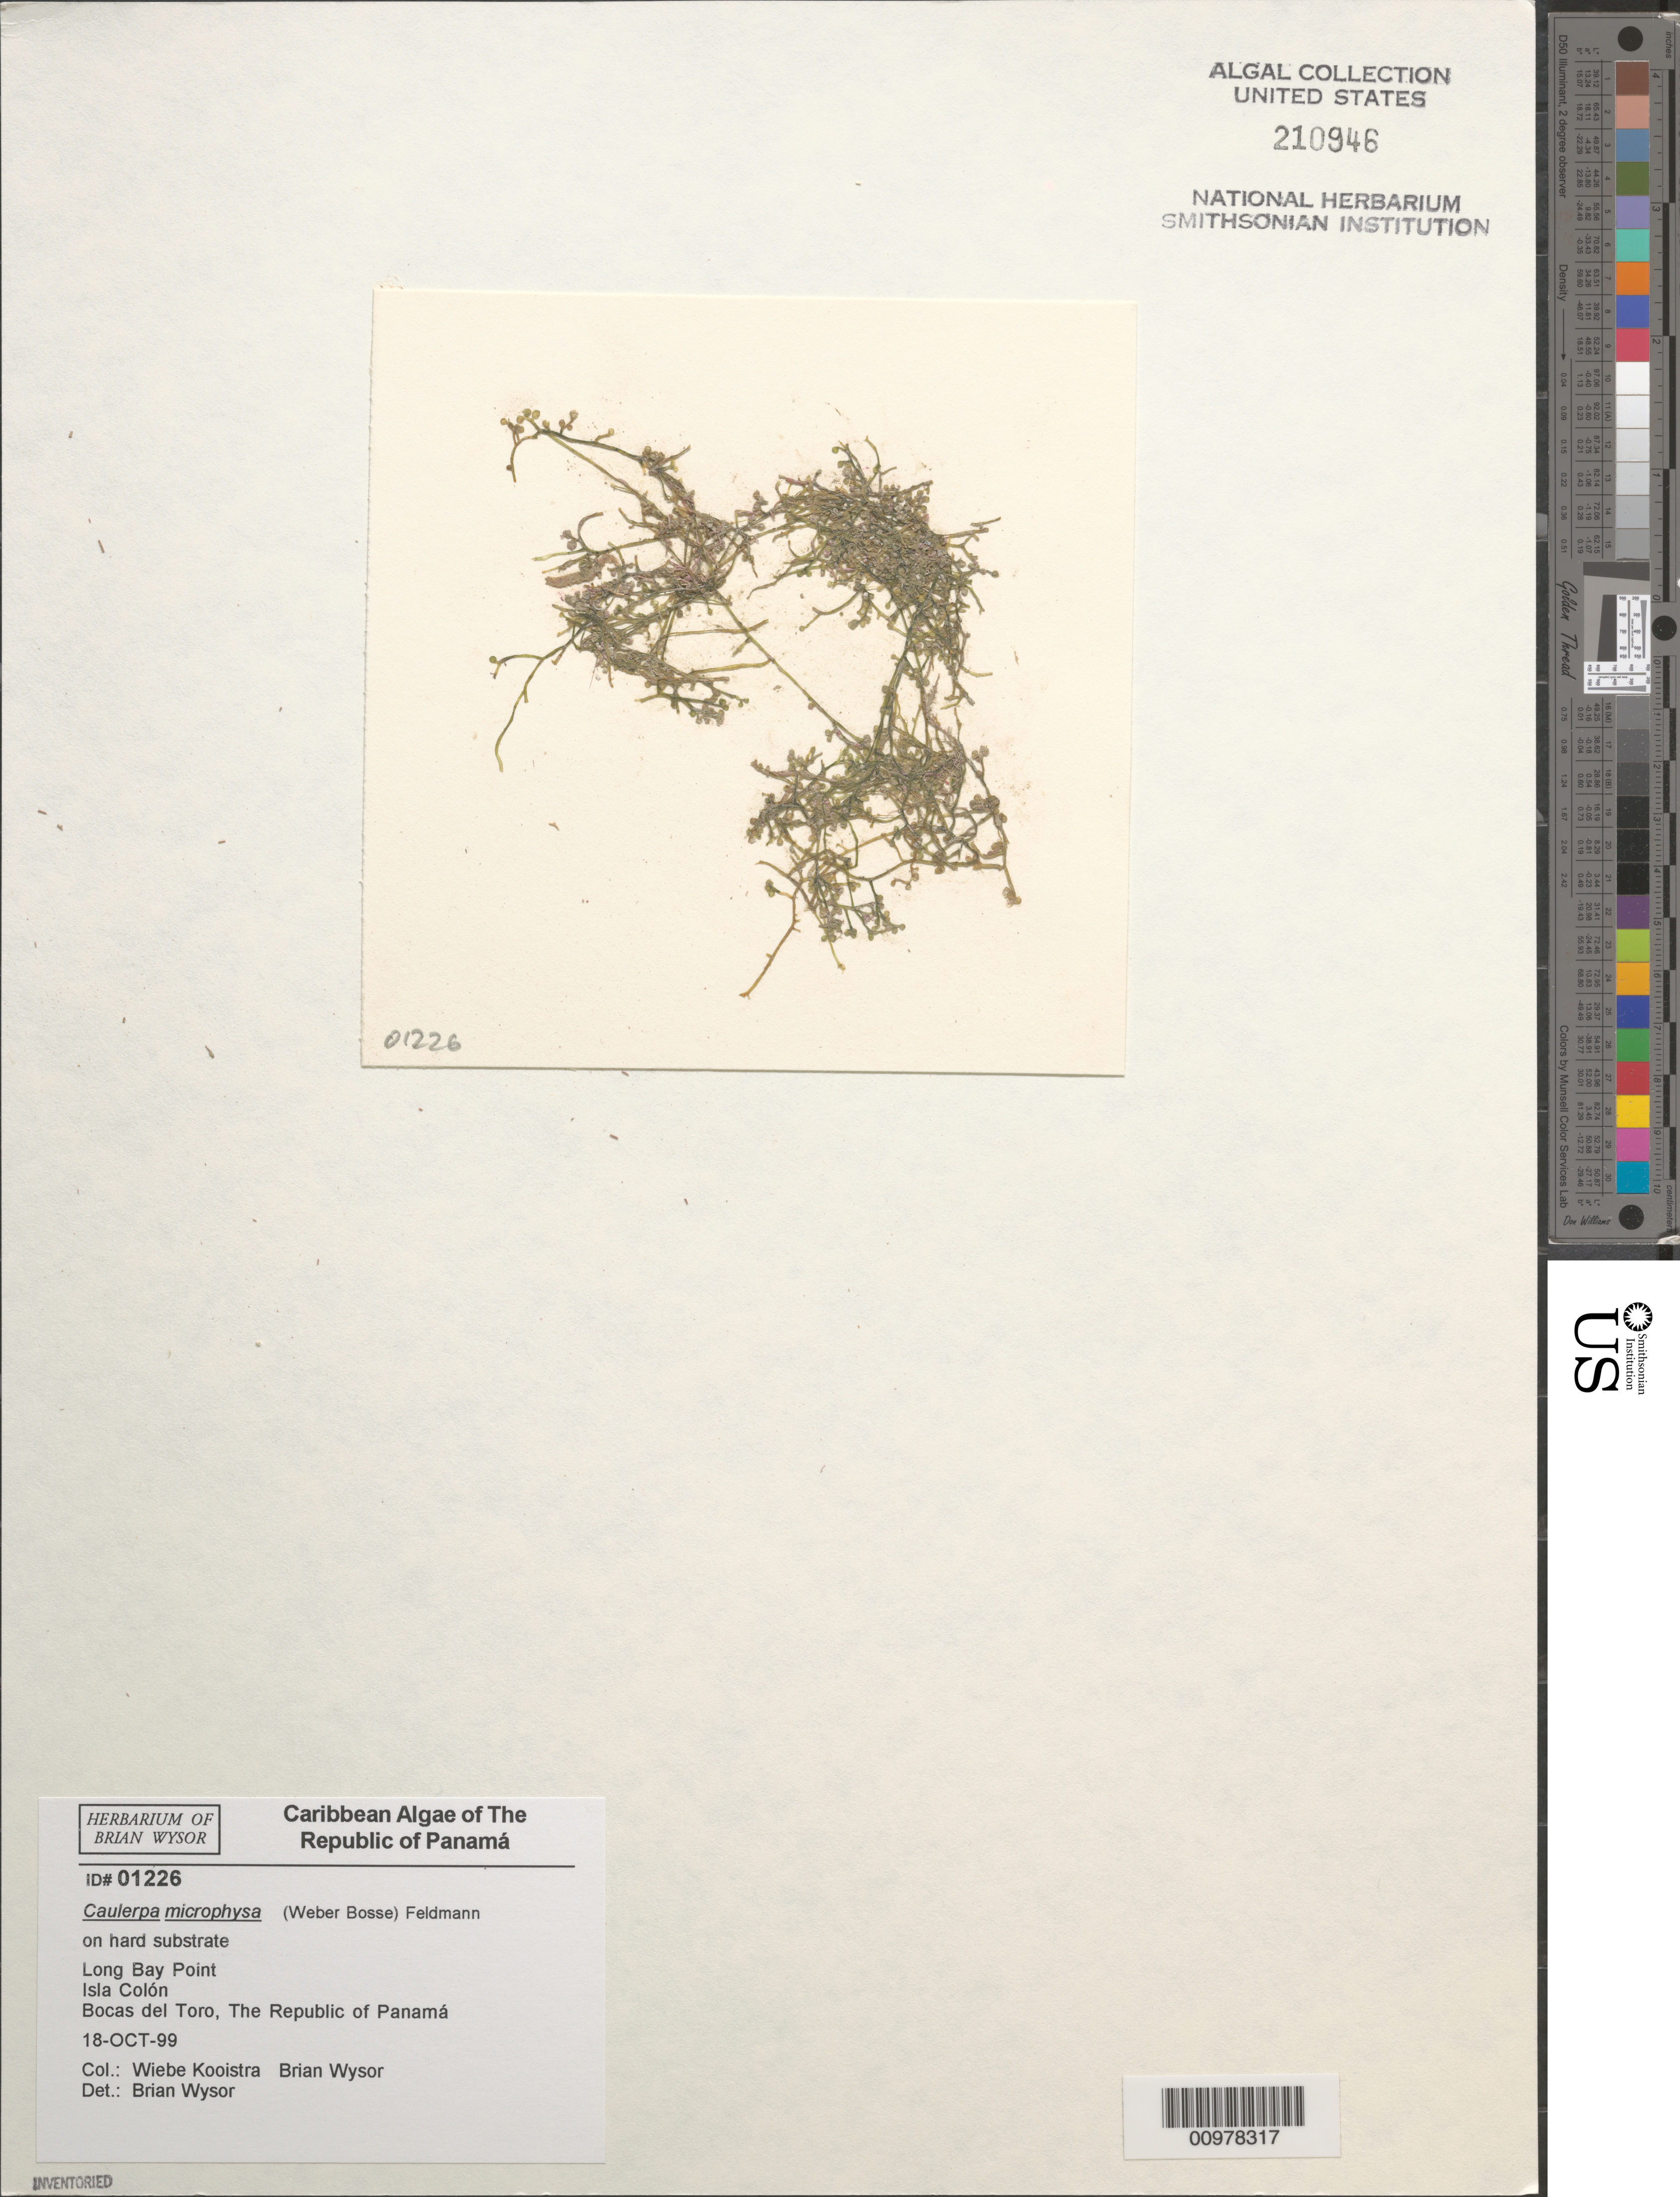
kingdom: Plantae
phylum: Chlorophyta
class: Ulvophyceae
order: Bryopsidales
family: Caulerpaceae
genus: Caulerpa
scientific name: Caulerpa microphysa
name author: (Weber Bosse) Feldmann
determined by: Wysor, B.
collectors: B. Wysor & W. Kooistra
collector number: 01226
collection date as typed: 18 Oct 1999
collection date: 1999-10-18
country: Panama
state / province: Bocas del Toro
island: Colón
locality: Long Bay Point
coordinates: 9 24' 00" N, 82 13' 39" W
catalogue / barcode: US 210946